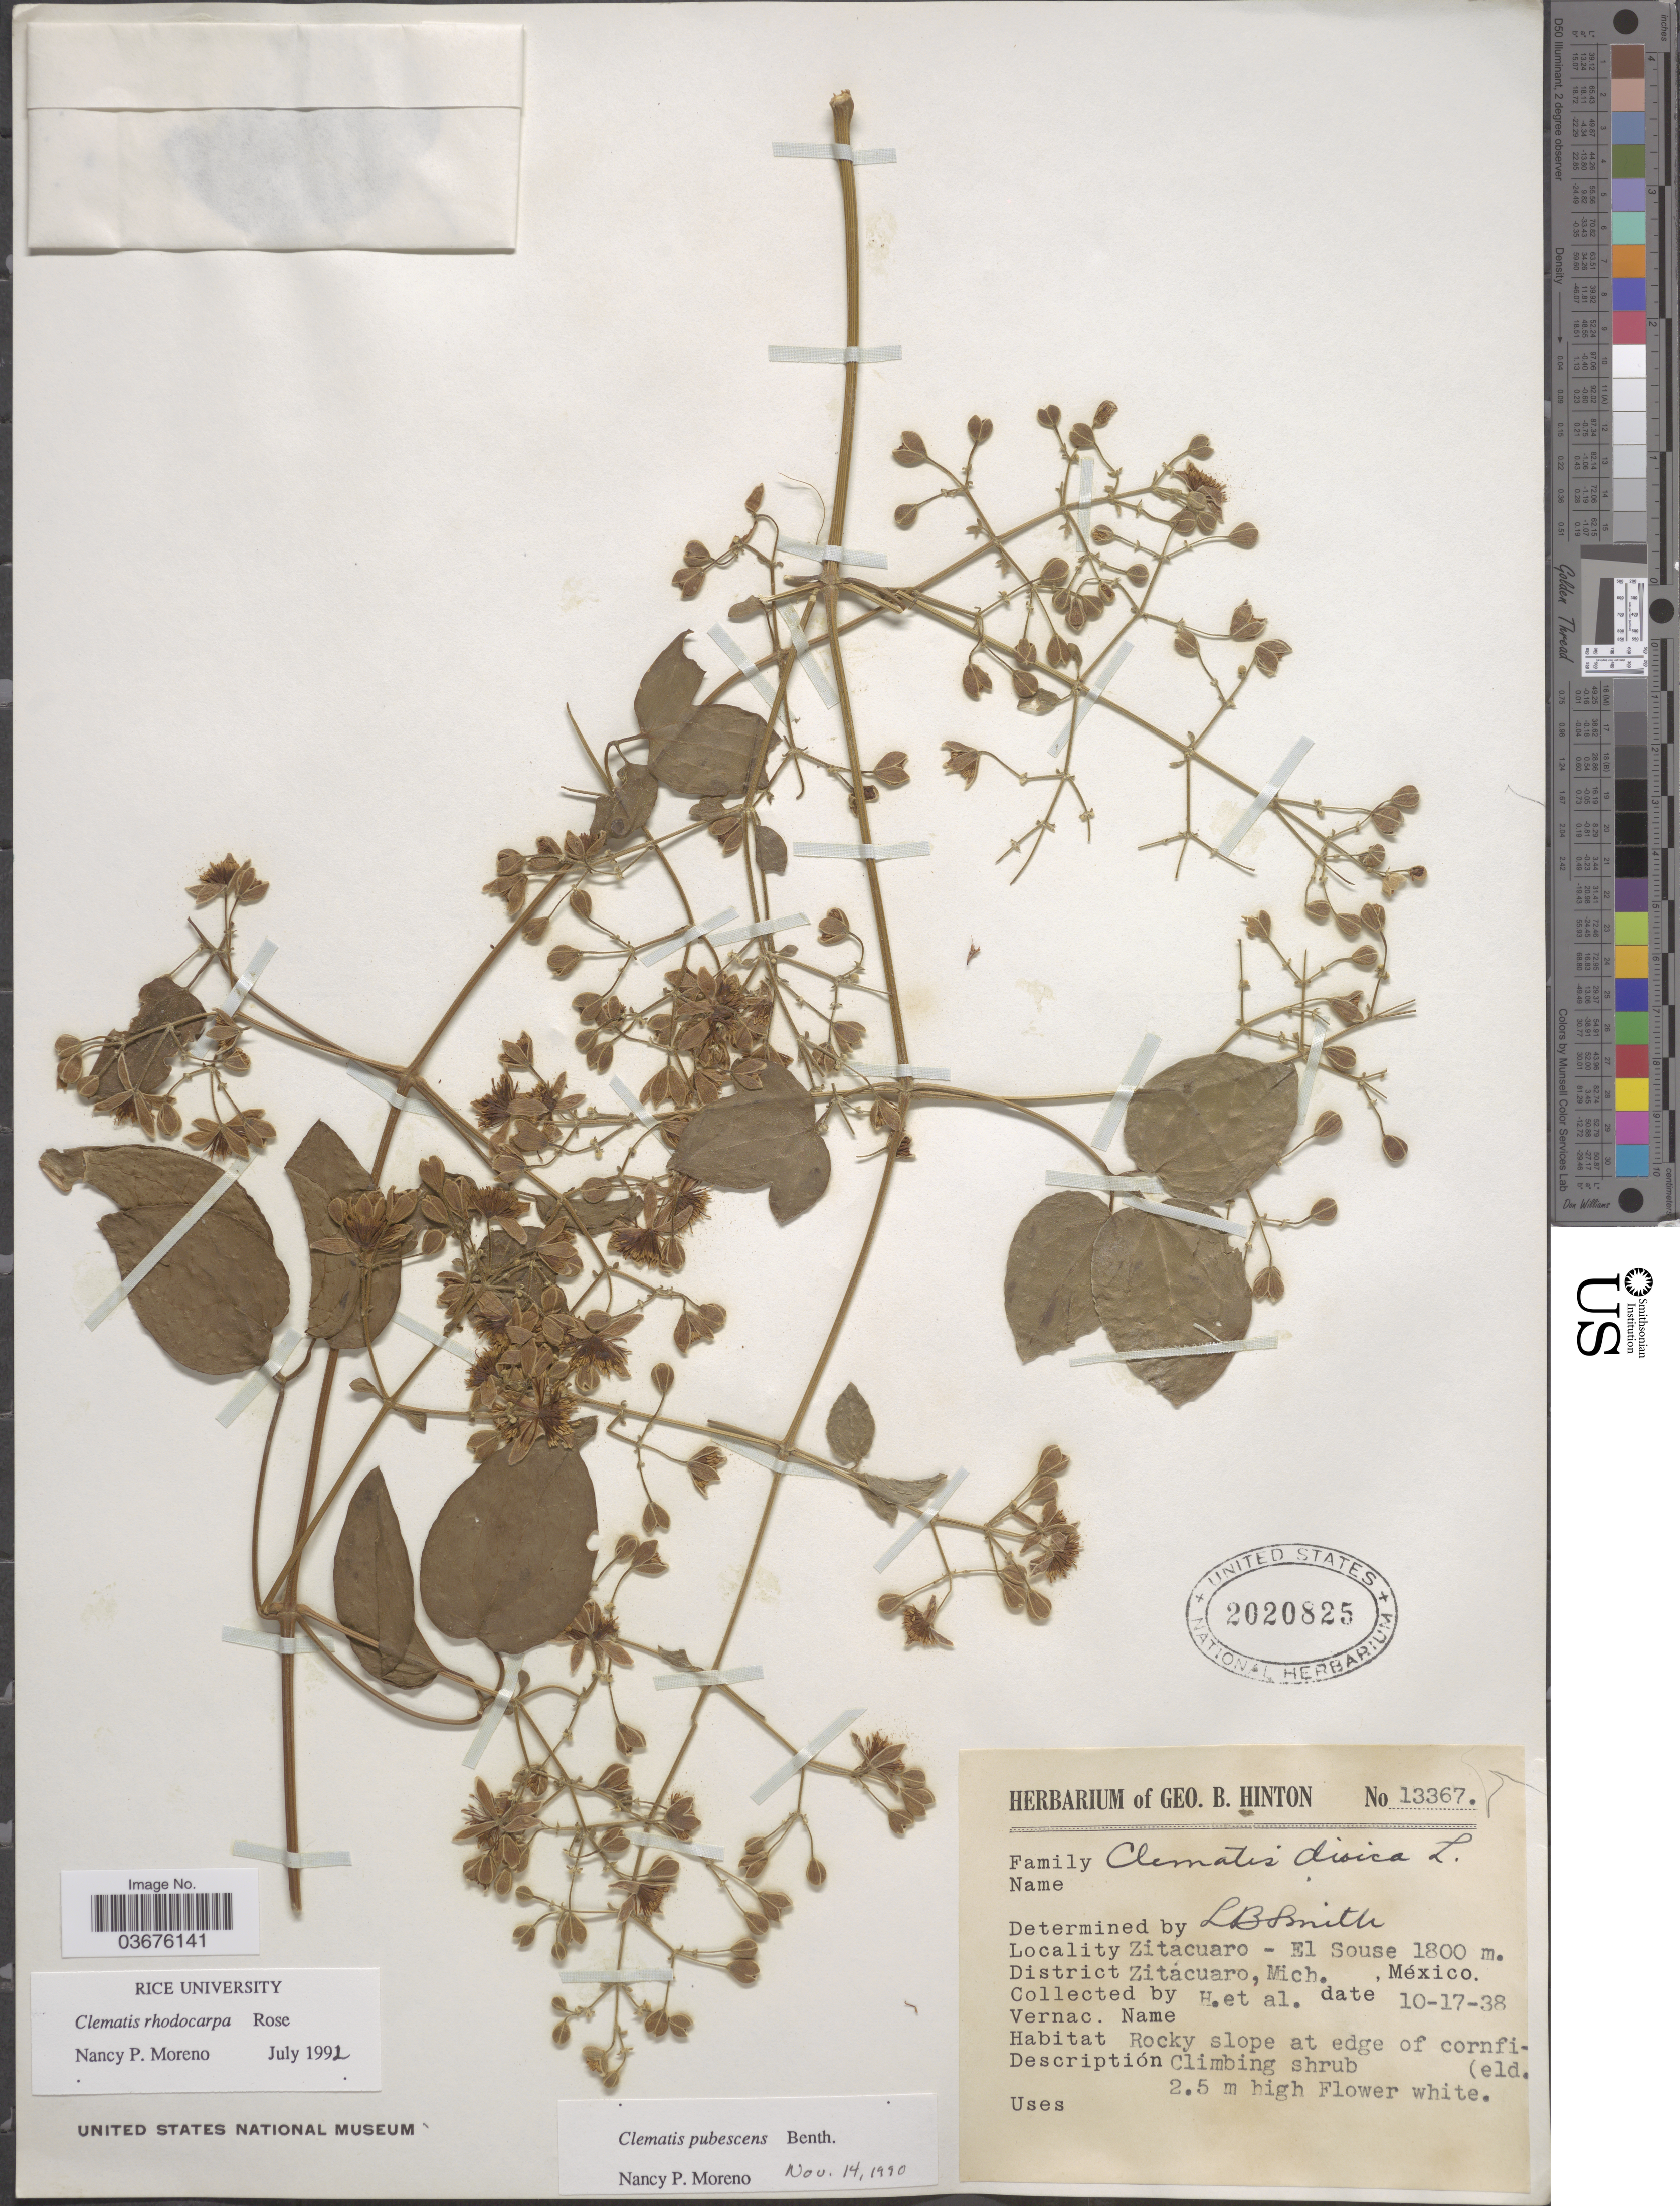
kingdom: Plantae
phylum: Tracheophyta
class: Magnoliopsida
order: Ranunculales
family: Ranunculaceae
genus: Clematis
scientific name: Clematis rhodocarpa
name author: Rose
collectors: G. B. Hinton & et al.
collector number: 13367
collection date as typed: Transcribed d/m/y: 17/10/38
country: Mexico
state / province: Michoacán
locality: Zitacuaro-El Souse. District Zitácuaro.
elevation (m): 1800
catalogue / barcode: US 2020825